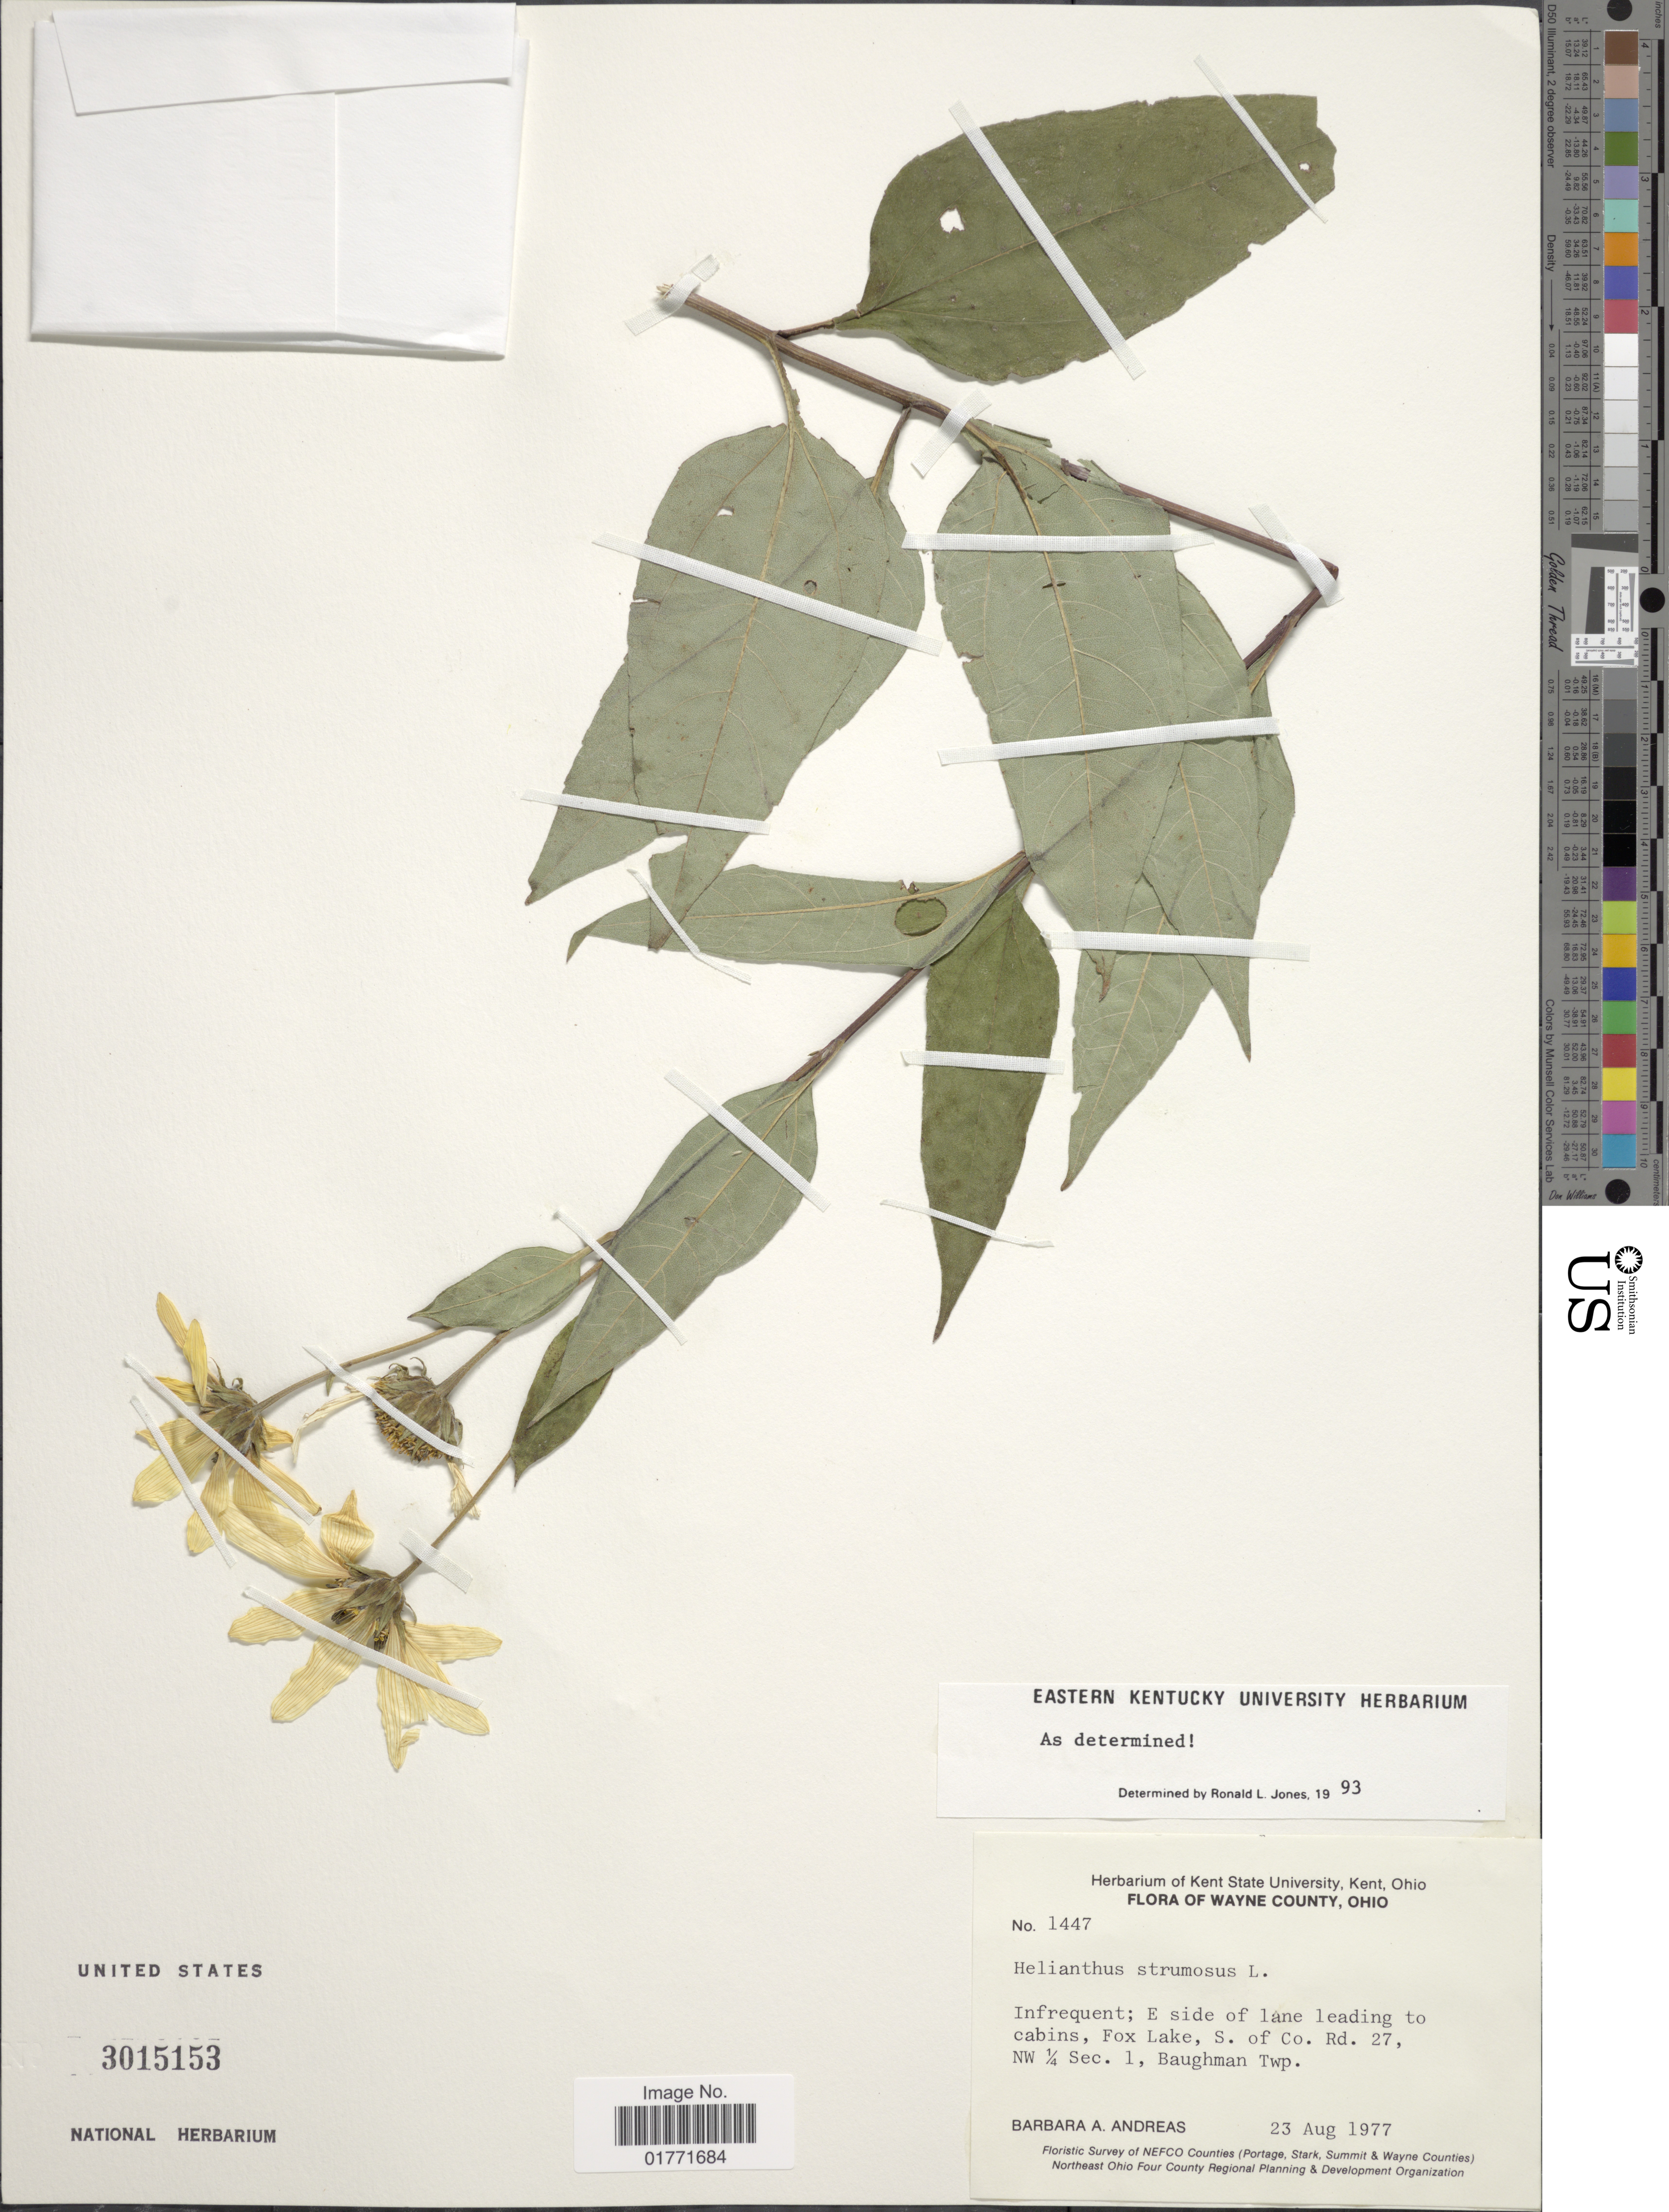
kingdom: Plantae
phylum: Tracheophyta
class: Magnoliopsida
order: Asterales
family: Asteraceae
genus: Helianthus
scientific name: Helianthus strumosus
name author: L.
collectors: B. A. Andreas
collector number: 1447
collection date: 1977-08-23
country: United States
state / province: Ohio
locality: Wayne County. Ohio. E side of lane leading to cabins, Fox Lake, S of Co. Rd. 27, NW ¼ Sec. 1, Baughman Twp.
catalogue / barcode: US 3015153